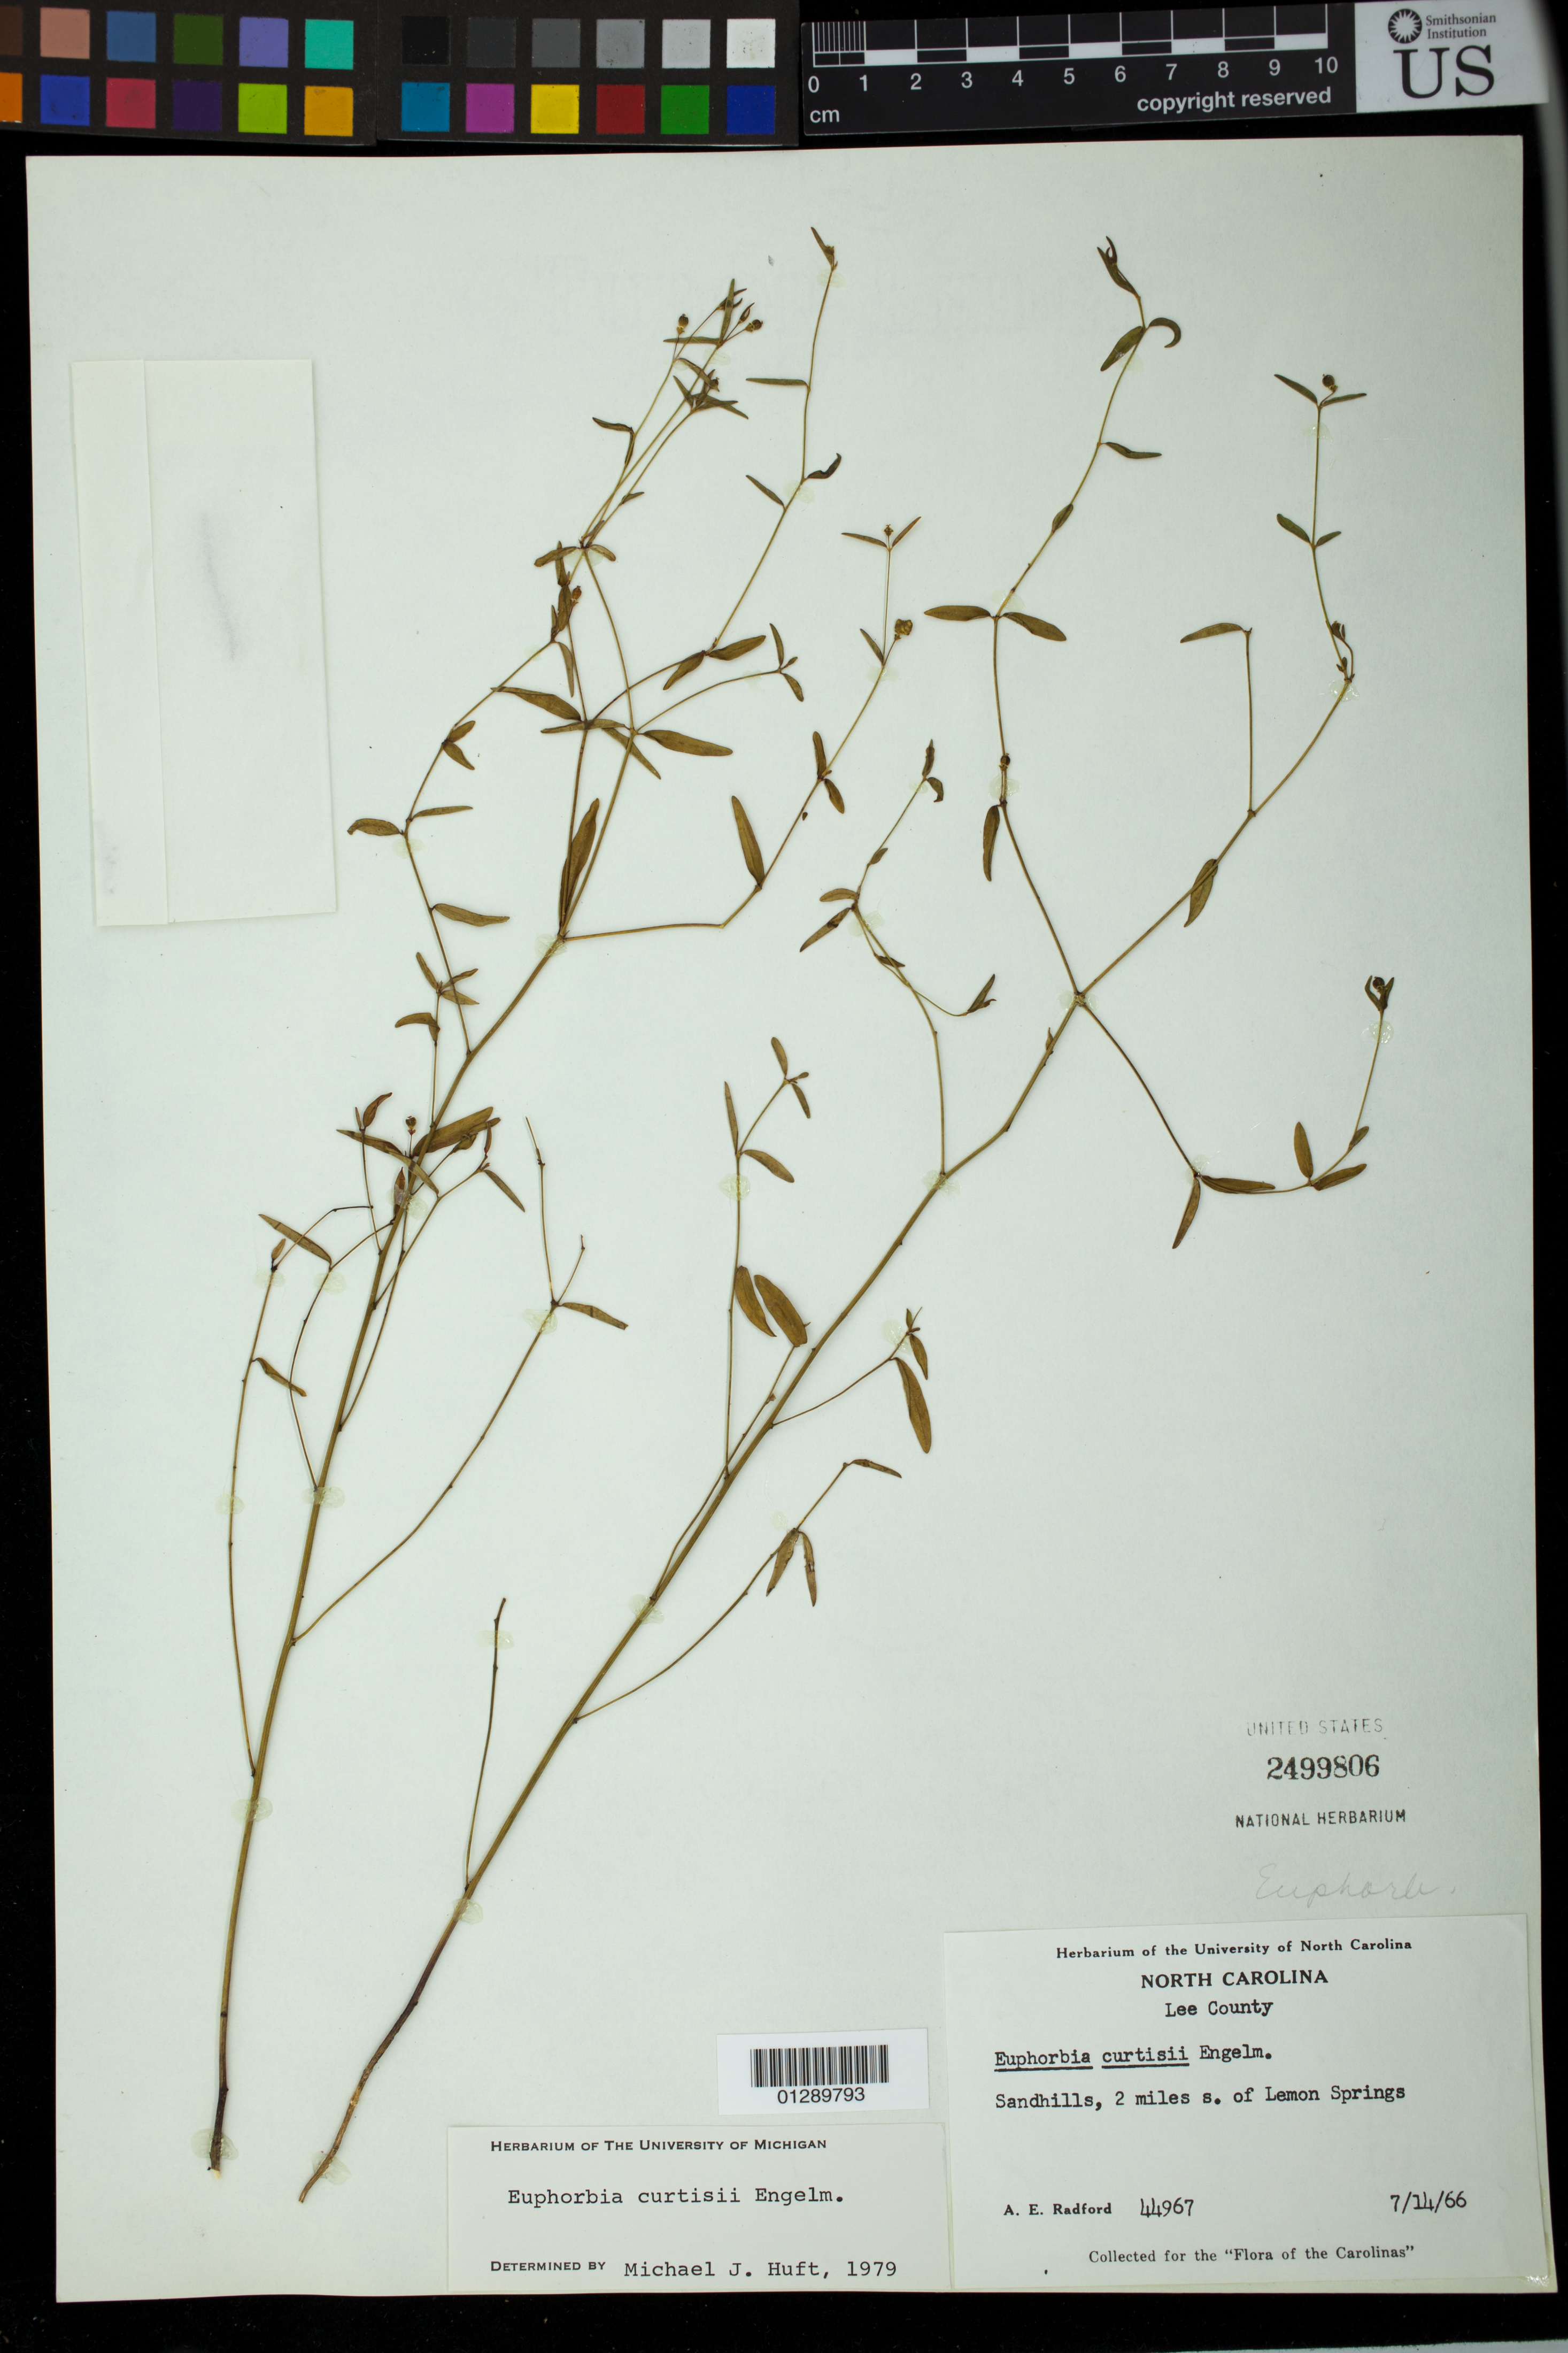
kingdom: Plantae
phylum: Tracheophyta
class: Magnoliopsida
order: Malpighiales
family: Euphorbiaceae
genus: Euphorbia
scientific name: Euphorbia curtisii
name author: Engelm.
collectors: A. E. Radford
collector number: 44967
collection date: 1966-07-14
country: United States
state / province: North Carolina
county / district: Lee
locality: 2 miles s. of Lemon Springs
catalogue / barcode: US 2499806